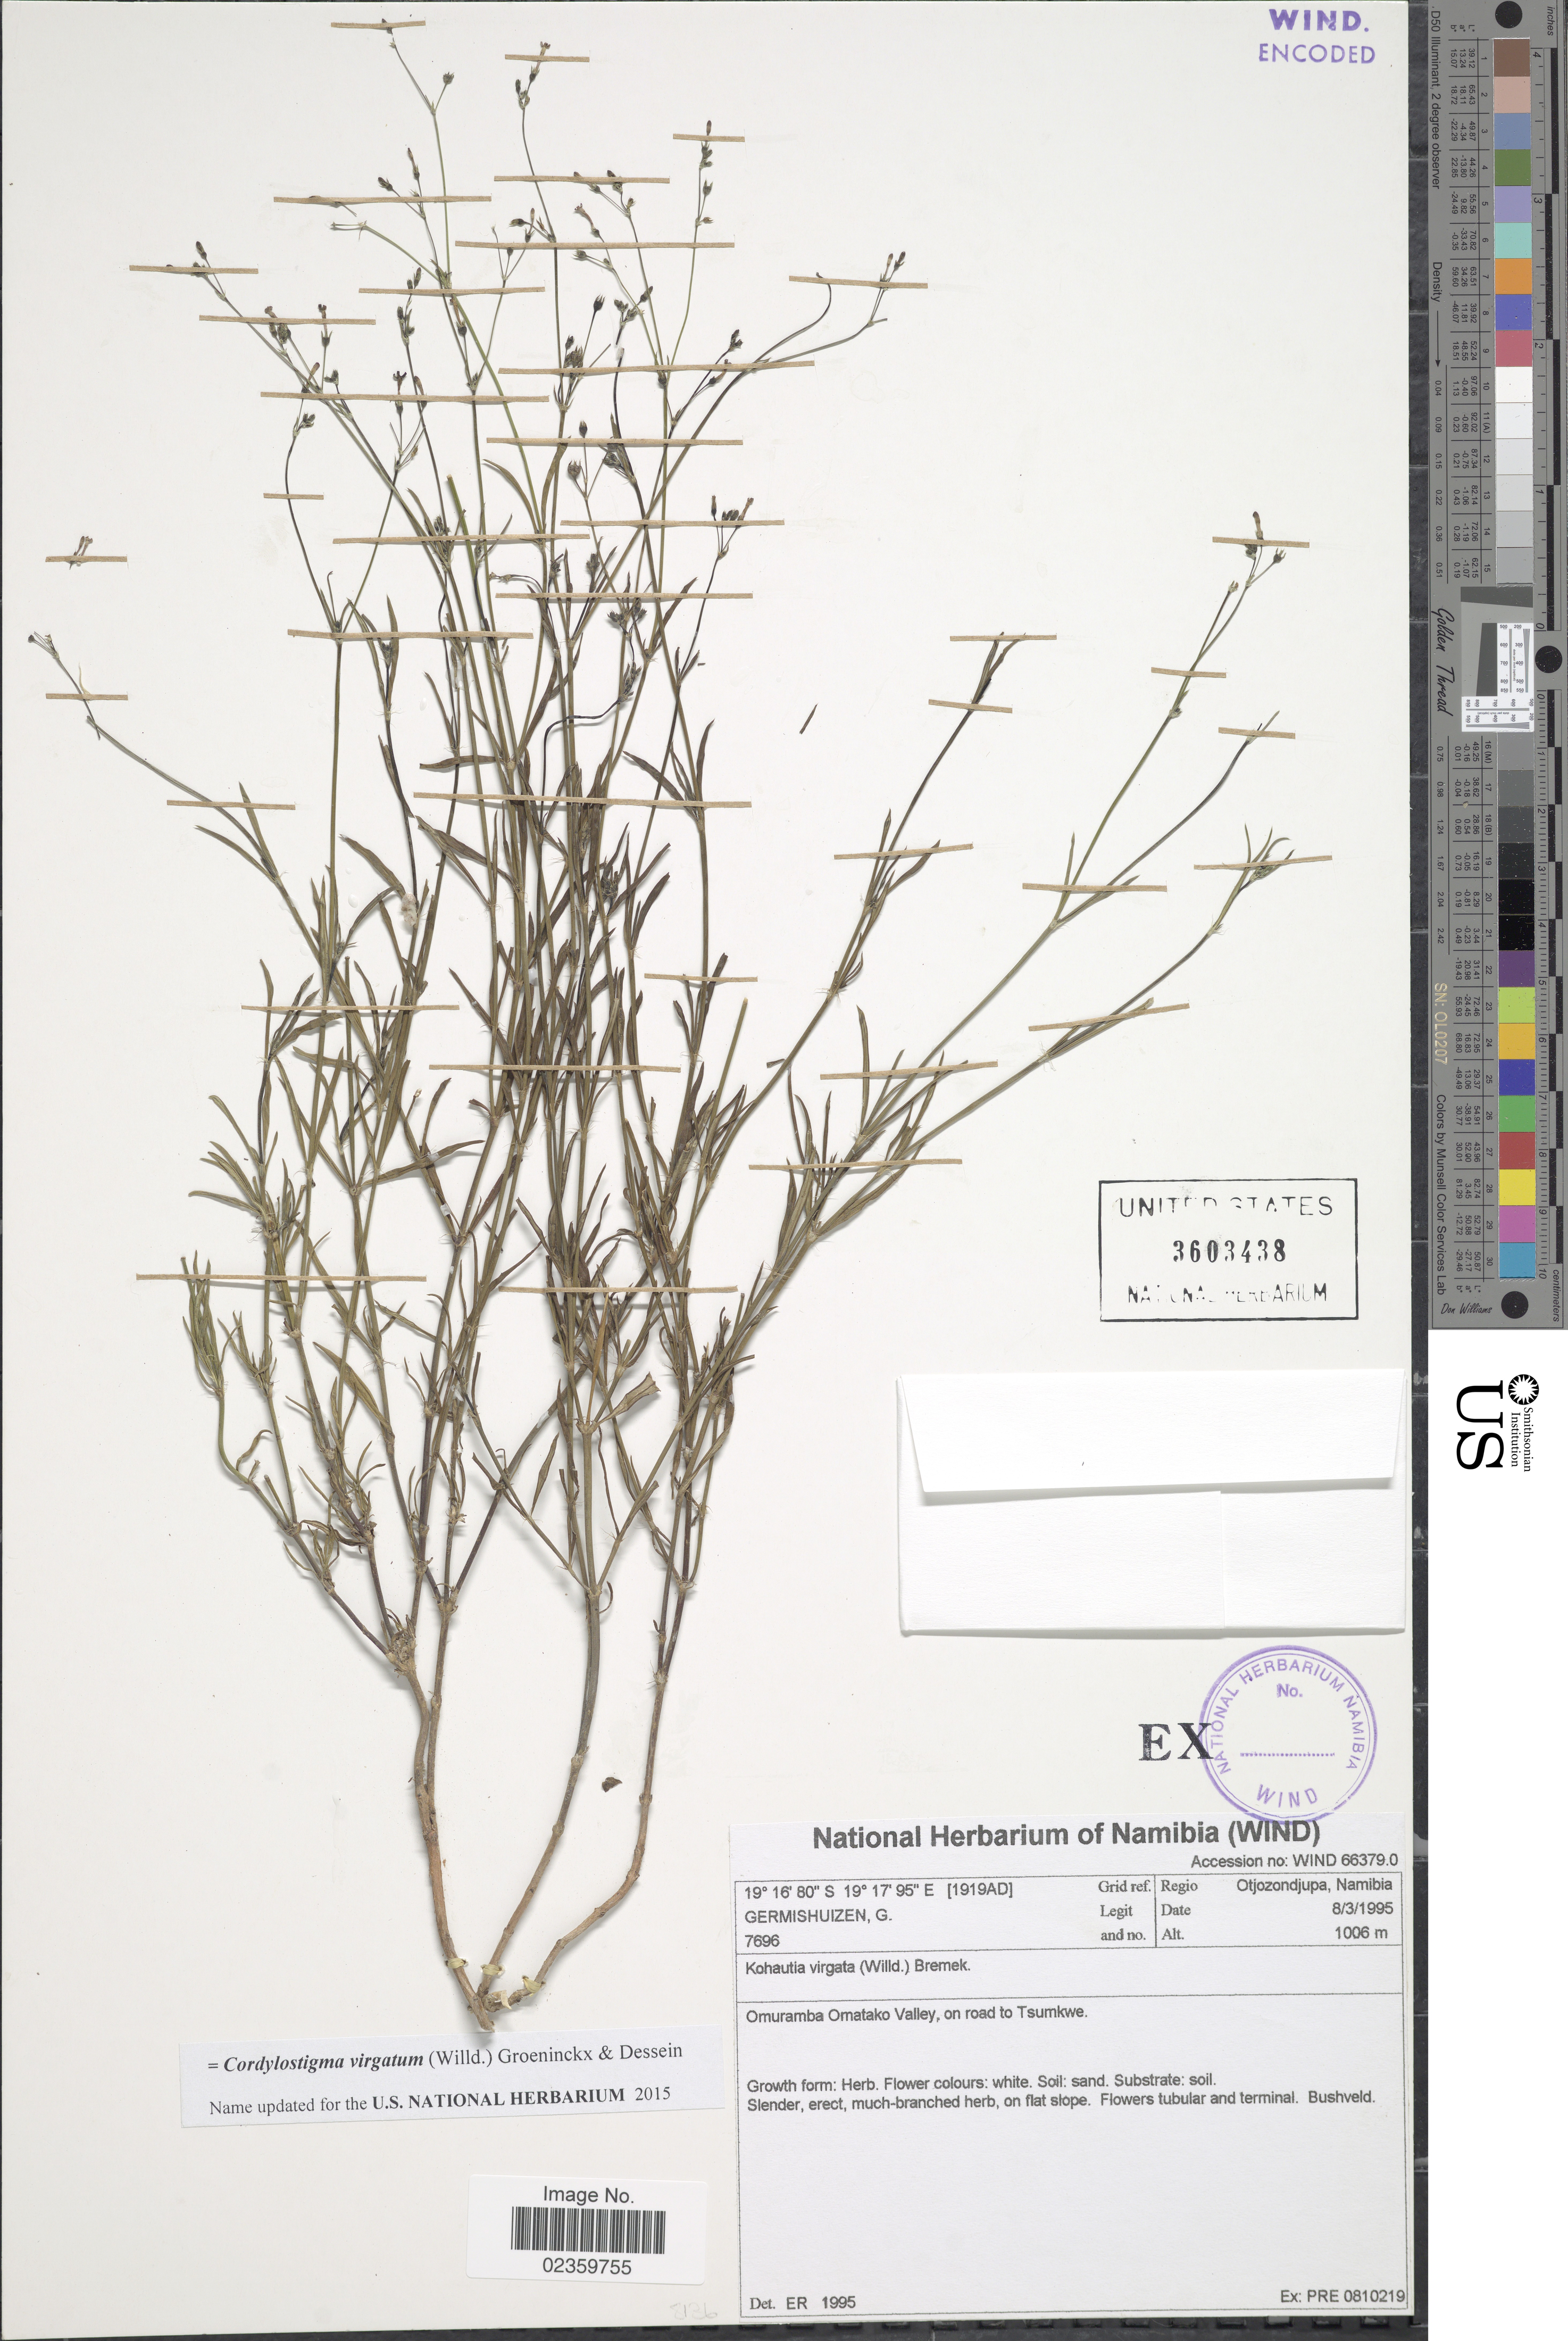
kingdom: Plantae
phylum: Tracheophyta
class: Magnoliopsida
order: Gentianales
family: Rubiaceae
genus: Cordylostigma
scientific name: Cordylostigma virgatum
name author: (Willd.) Groeninckx & Dessein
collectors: G. Germishuizen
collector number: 7696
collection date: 1995-03-08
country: Namibia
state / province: Otjozondjupa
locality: Omuramba Omatako Valley, on road to Tsumkwe 1919AD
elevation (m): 1006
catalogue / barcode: US 3603438